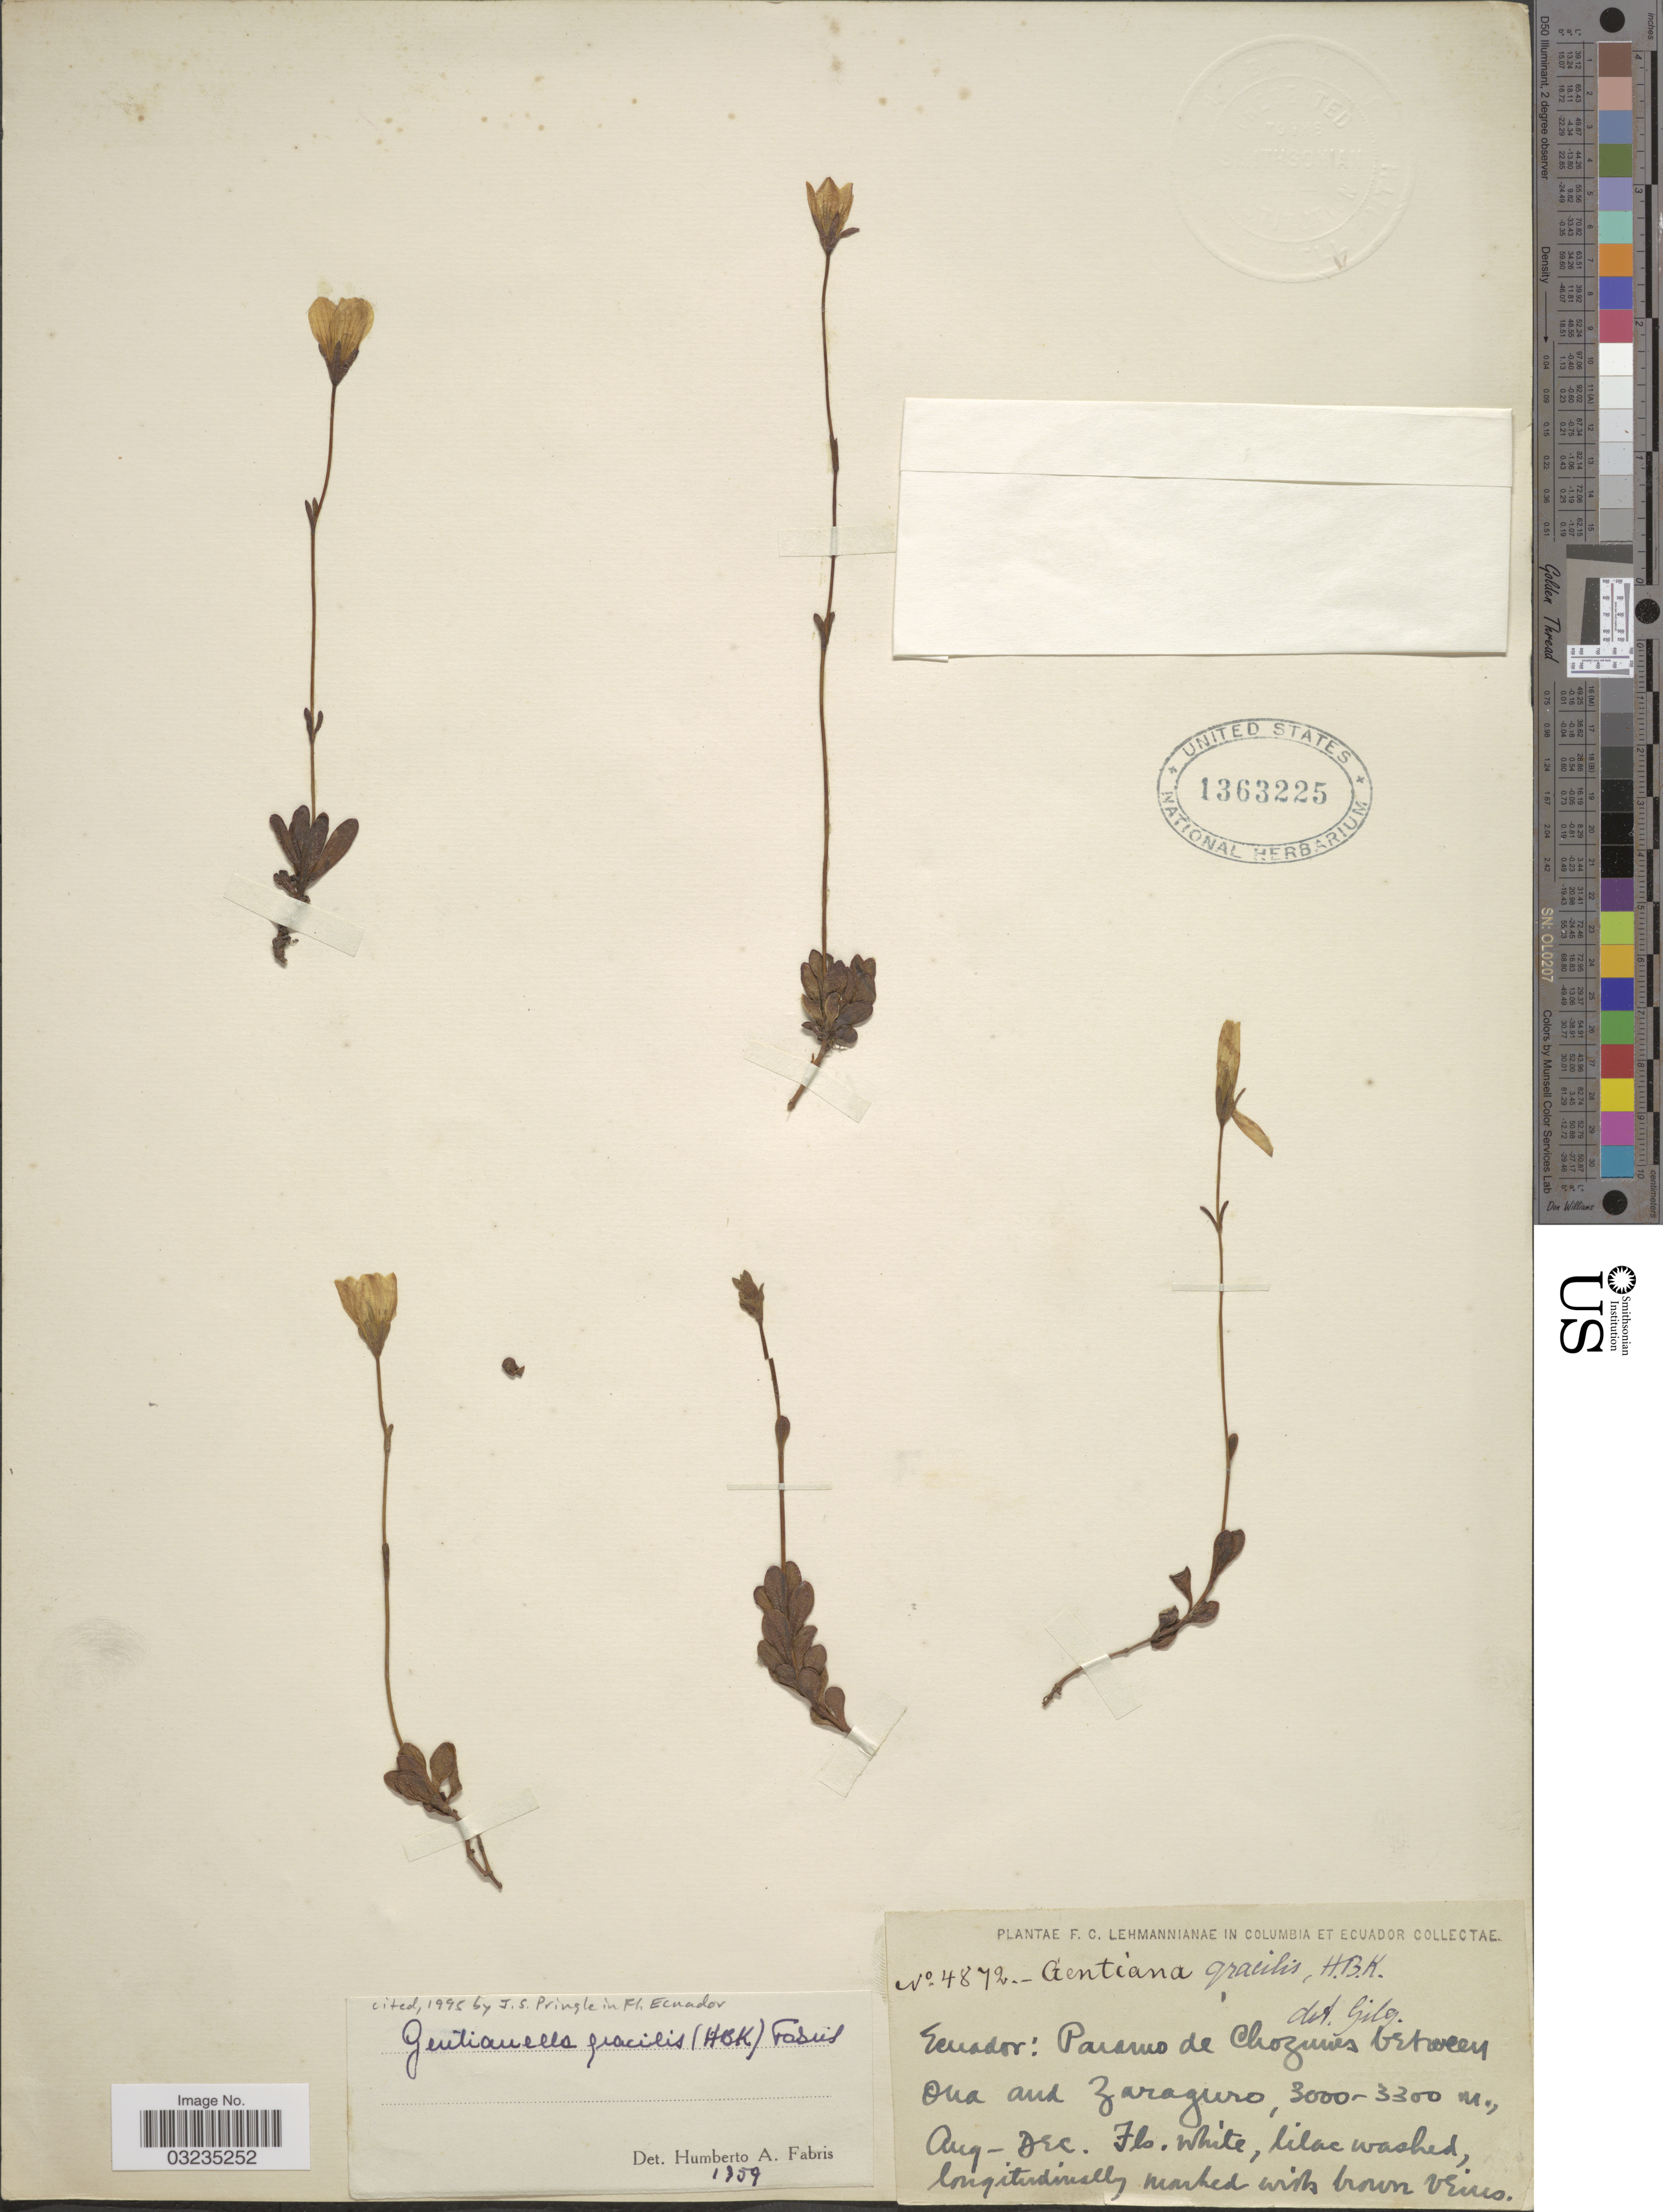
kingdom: Plantae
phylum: Tracheophyta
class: Magnoliopsida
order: Gentianales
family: Gentianaceae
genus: Gentiana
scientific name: Gentiana gracilis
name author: (Kunth) Fabris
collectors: F. C. Lehmann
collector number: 4872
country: Ecuador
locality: Paramo de Chozunes [interpreted] between Ona and Saraguro.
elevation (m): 3000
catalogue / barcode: US 1363225